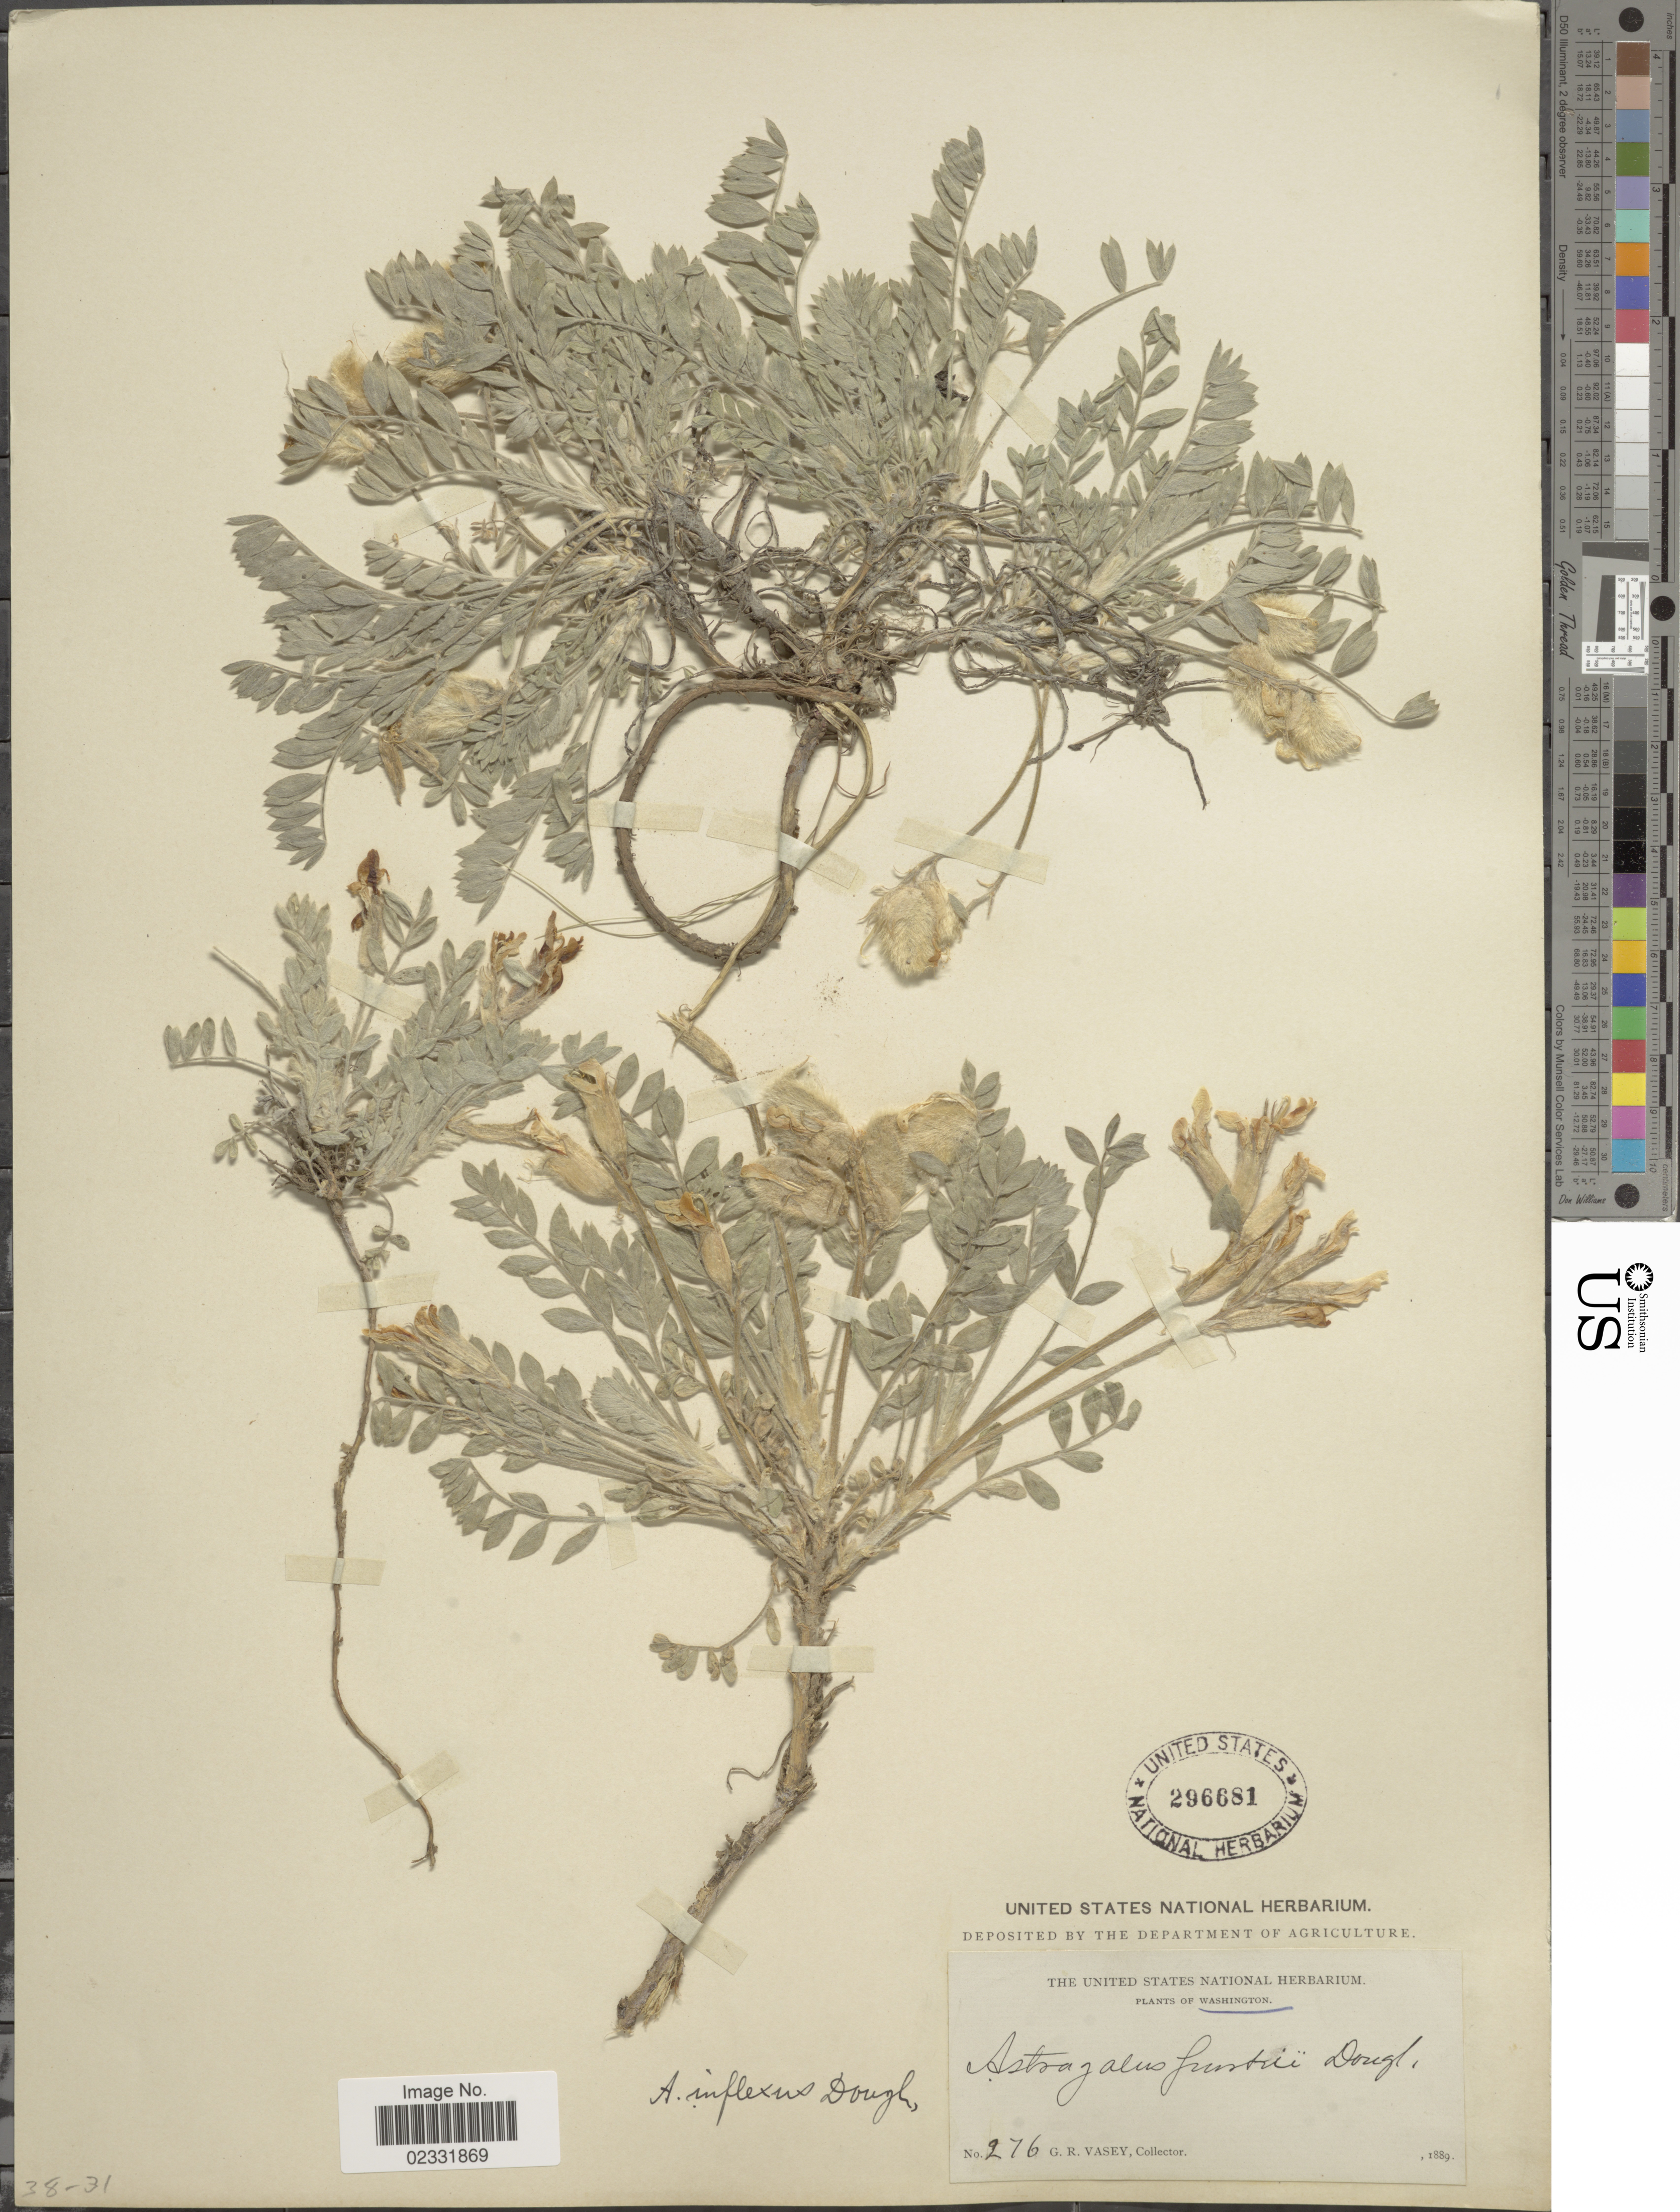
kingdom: Plantae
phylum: Tracheophyta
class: Magnoliopsida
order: Fabales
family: Fabaceae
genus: Astragalus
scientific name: Astragalus inflexus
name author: Douglas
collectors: G. R. Vasey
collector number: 276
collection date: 1889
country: United States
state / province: Washington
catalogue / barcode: US 296681